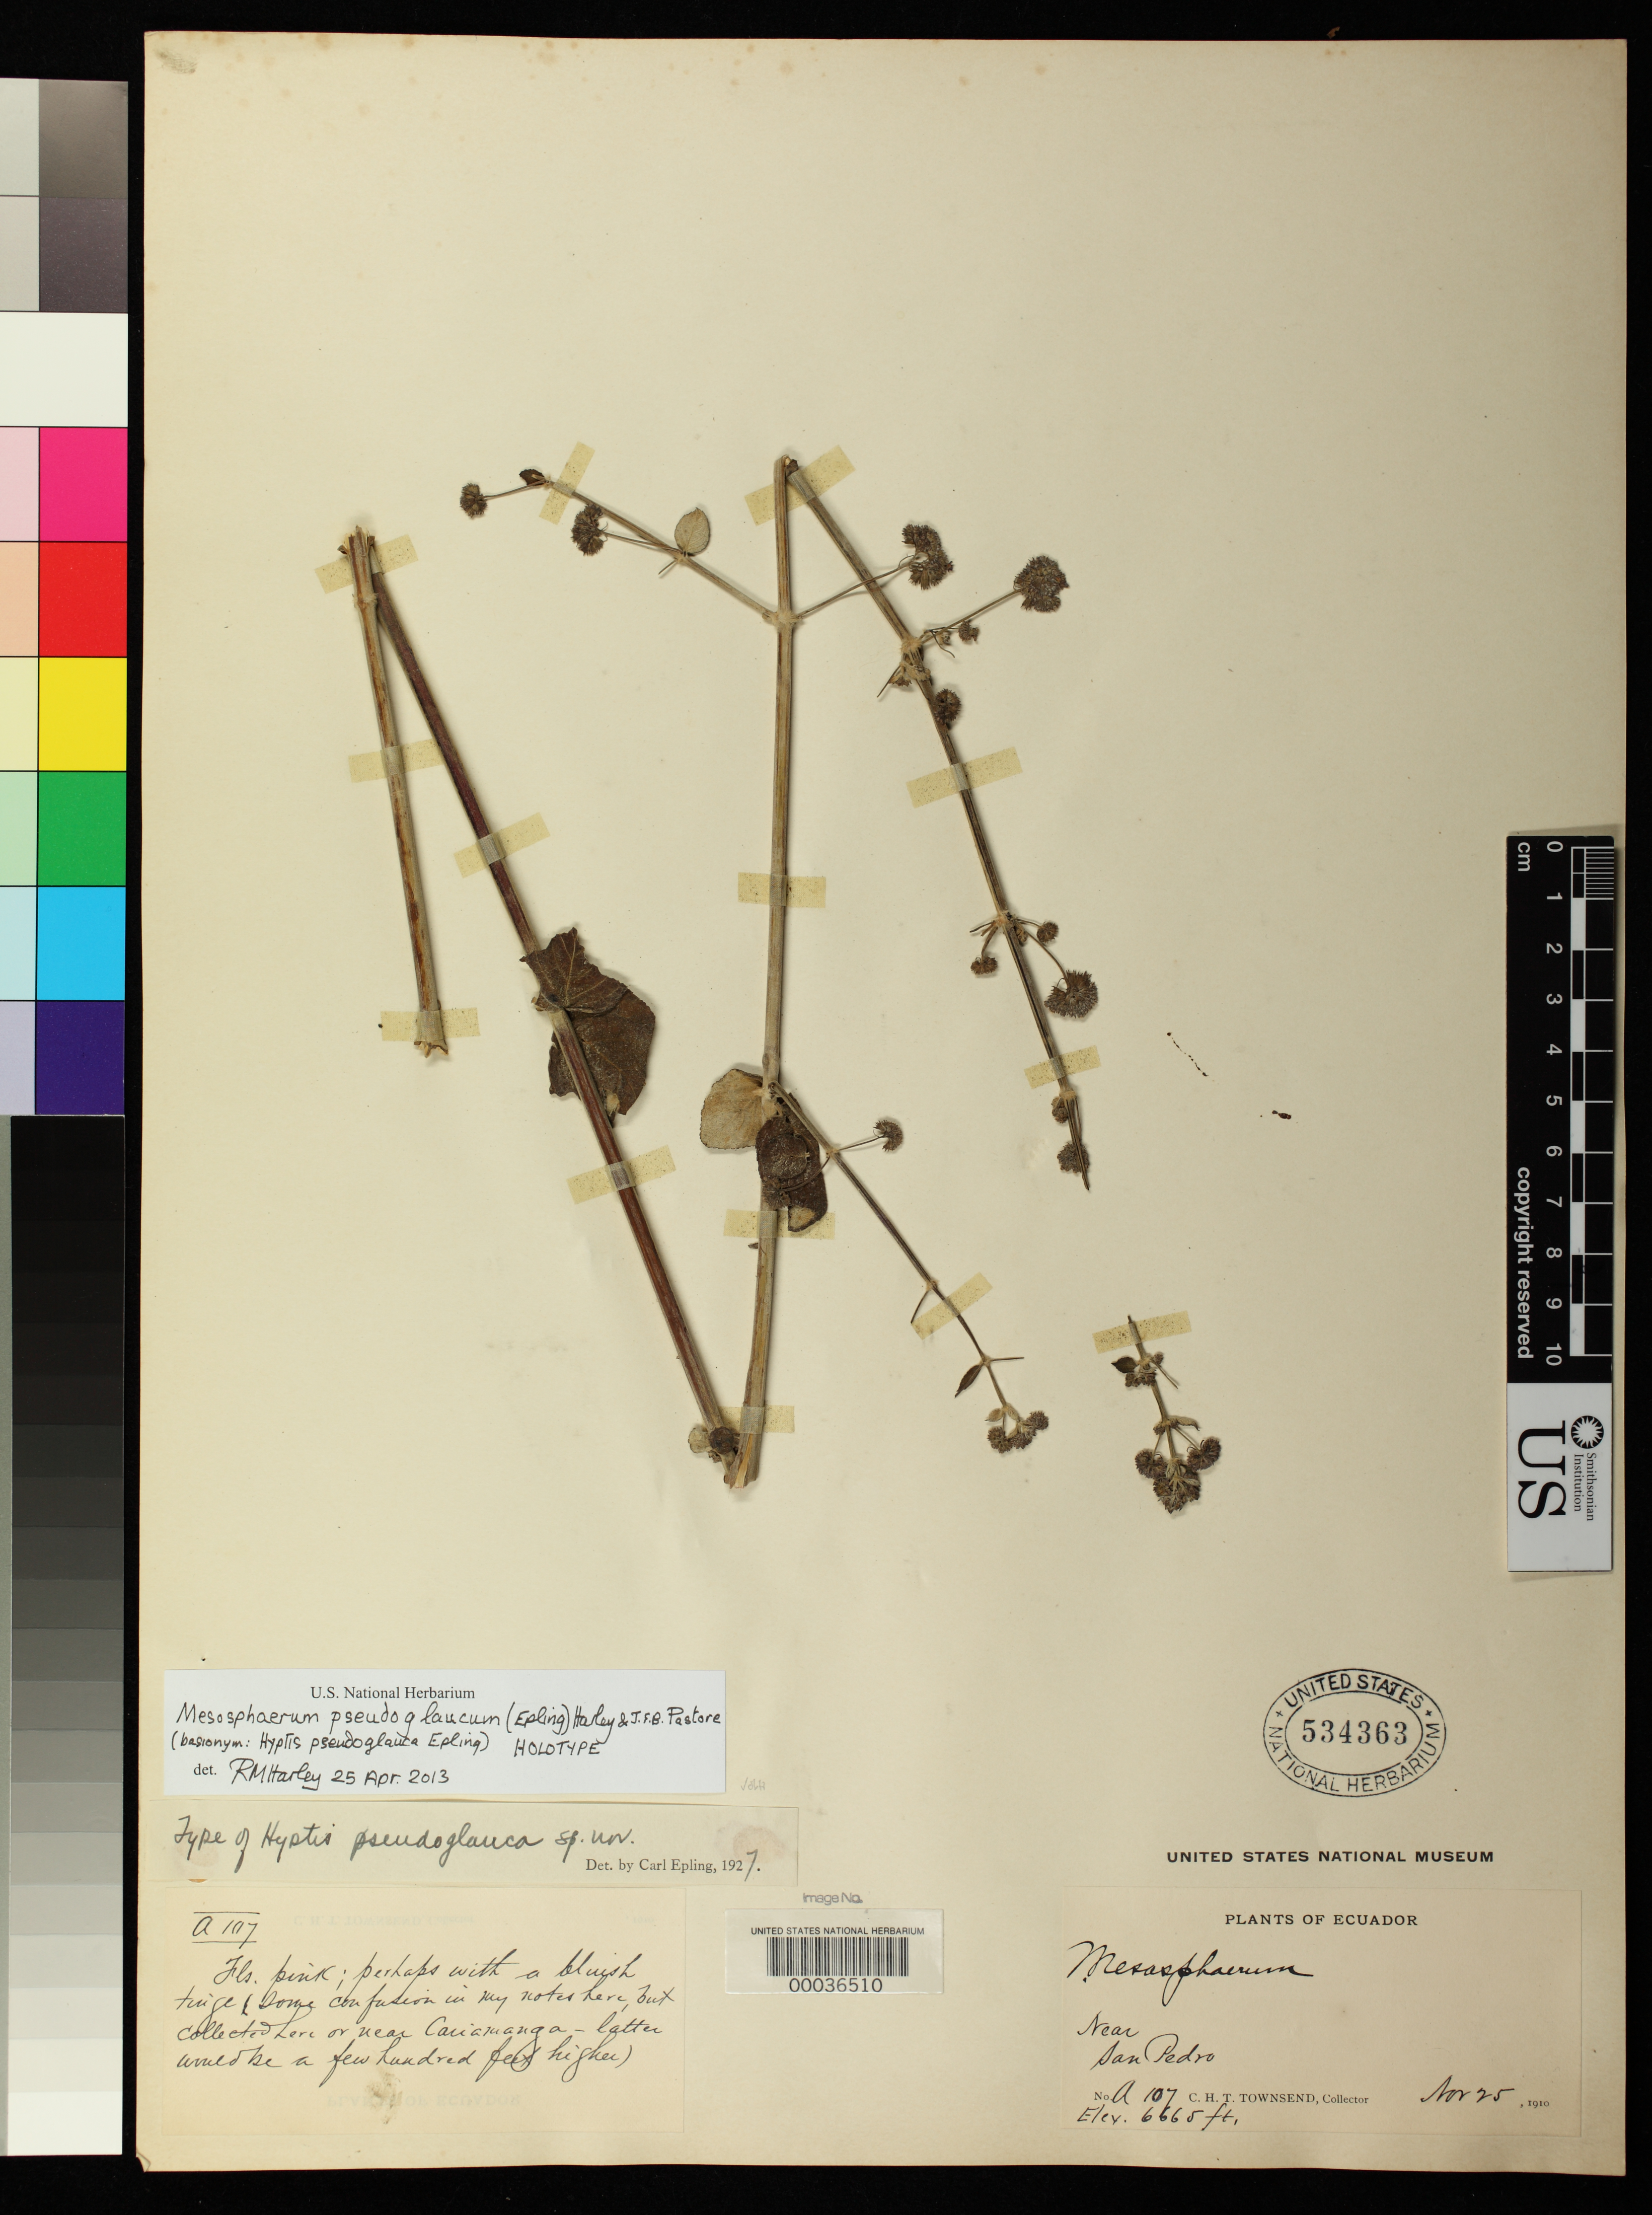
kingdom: Plantae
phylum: Tracheophyta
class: Magnoliopsida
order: Lamiales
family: Lamiaceae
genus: Hyptis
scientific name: Hyptis pseudoglauca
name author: Epling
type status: Holotype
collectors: C. H. T. Townsend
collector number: A 107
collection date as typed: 25 Nov 1910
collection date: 1910-11-25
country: Ecuador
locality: San Pedro.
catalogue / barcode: US 534363